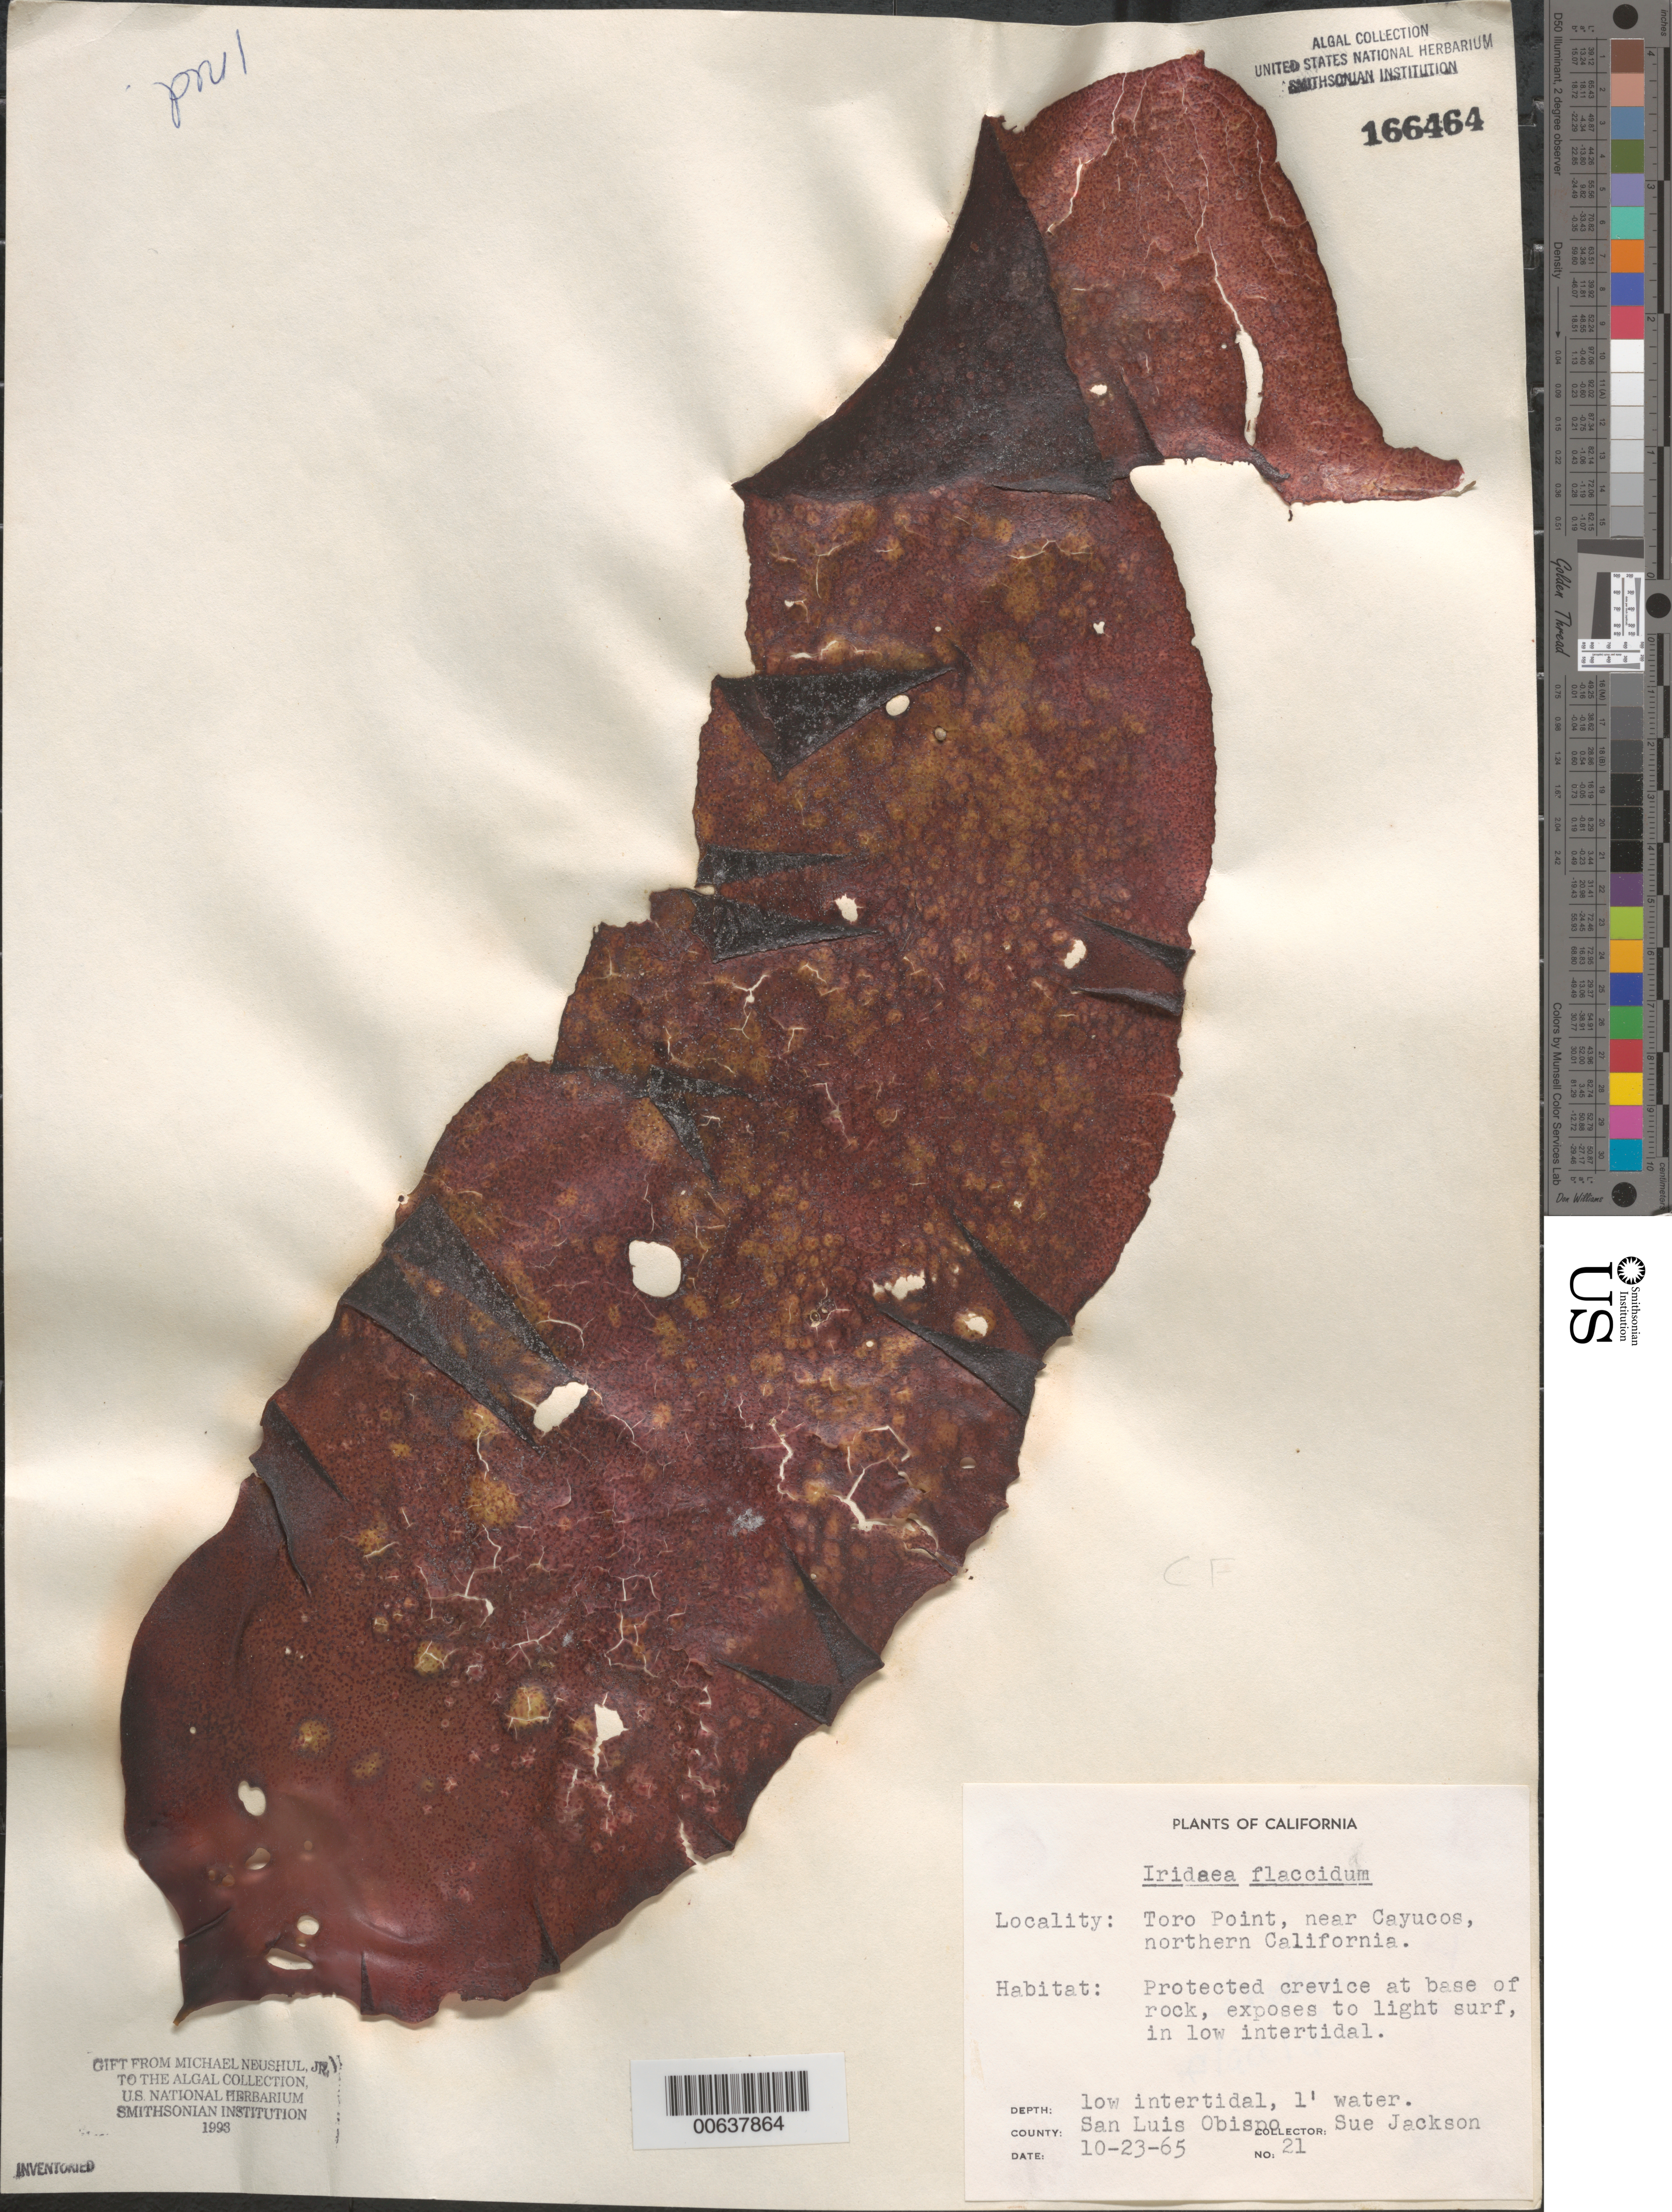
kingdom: Plantae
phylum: Rhodophyta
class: Florideophyceae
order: Gigartinales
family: Gigartinaceae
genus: Mazzaella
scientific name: Mazzaella flaccida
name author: (Setchell & N.L. Gardner) Fredericq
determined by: Algae name updating Project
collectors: S. Jackson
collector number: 21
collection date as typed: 23 Oct 1965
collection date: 1965-10-23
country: United States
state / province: California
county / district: San Luis Obispo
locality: Toro Point, near Cayucos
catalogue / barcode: US 166464